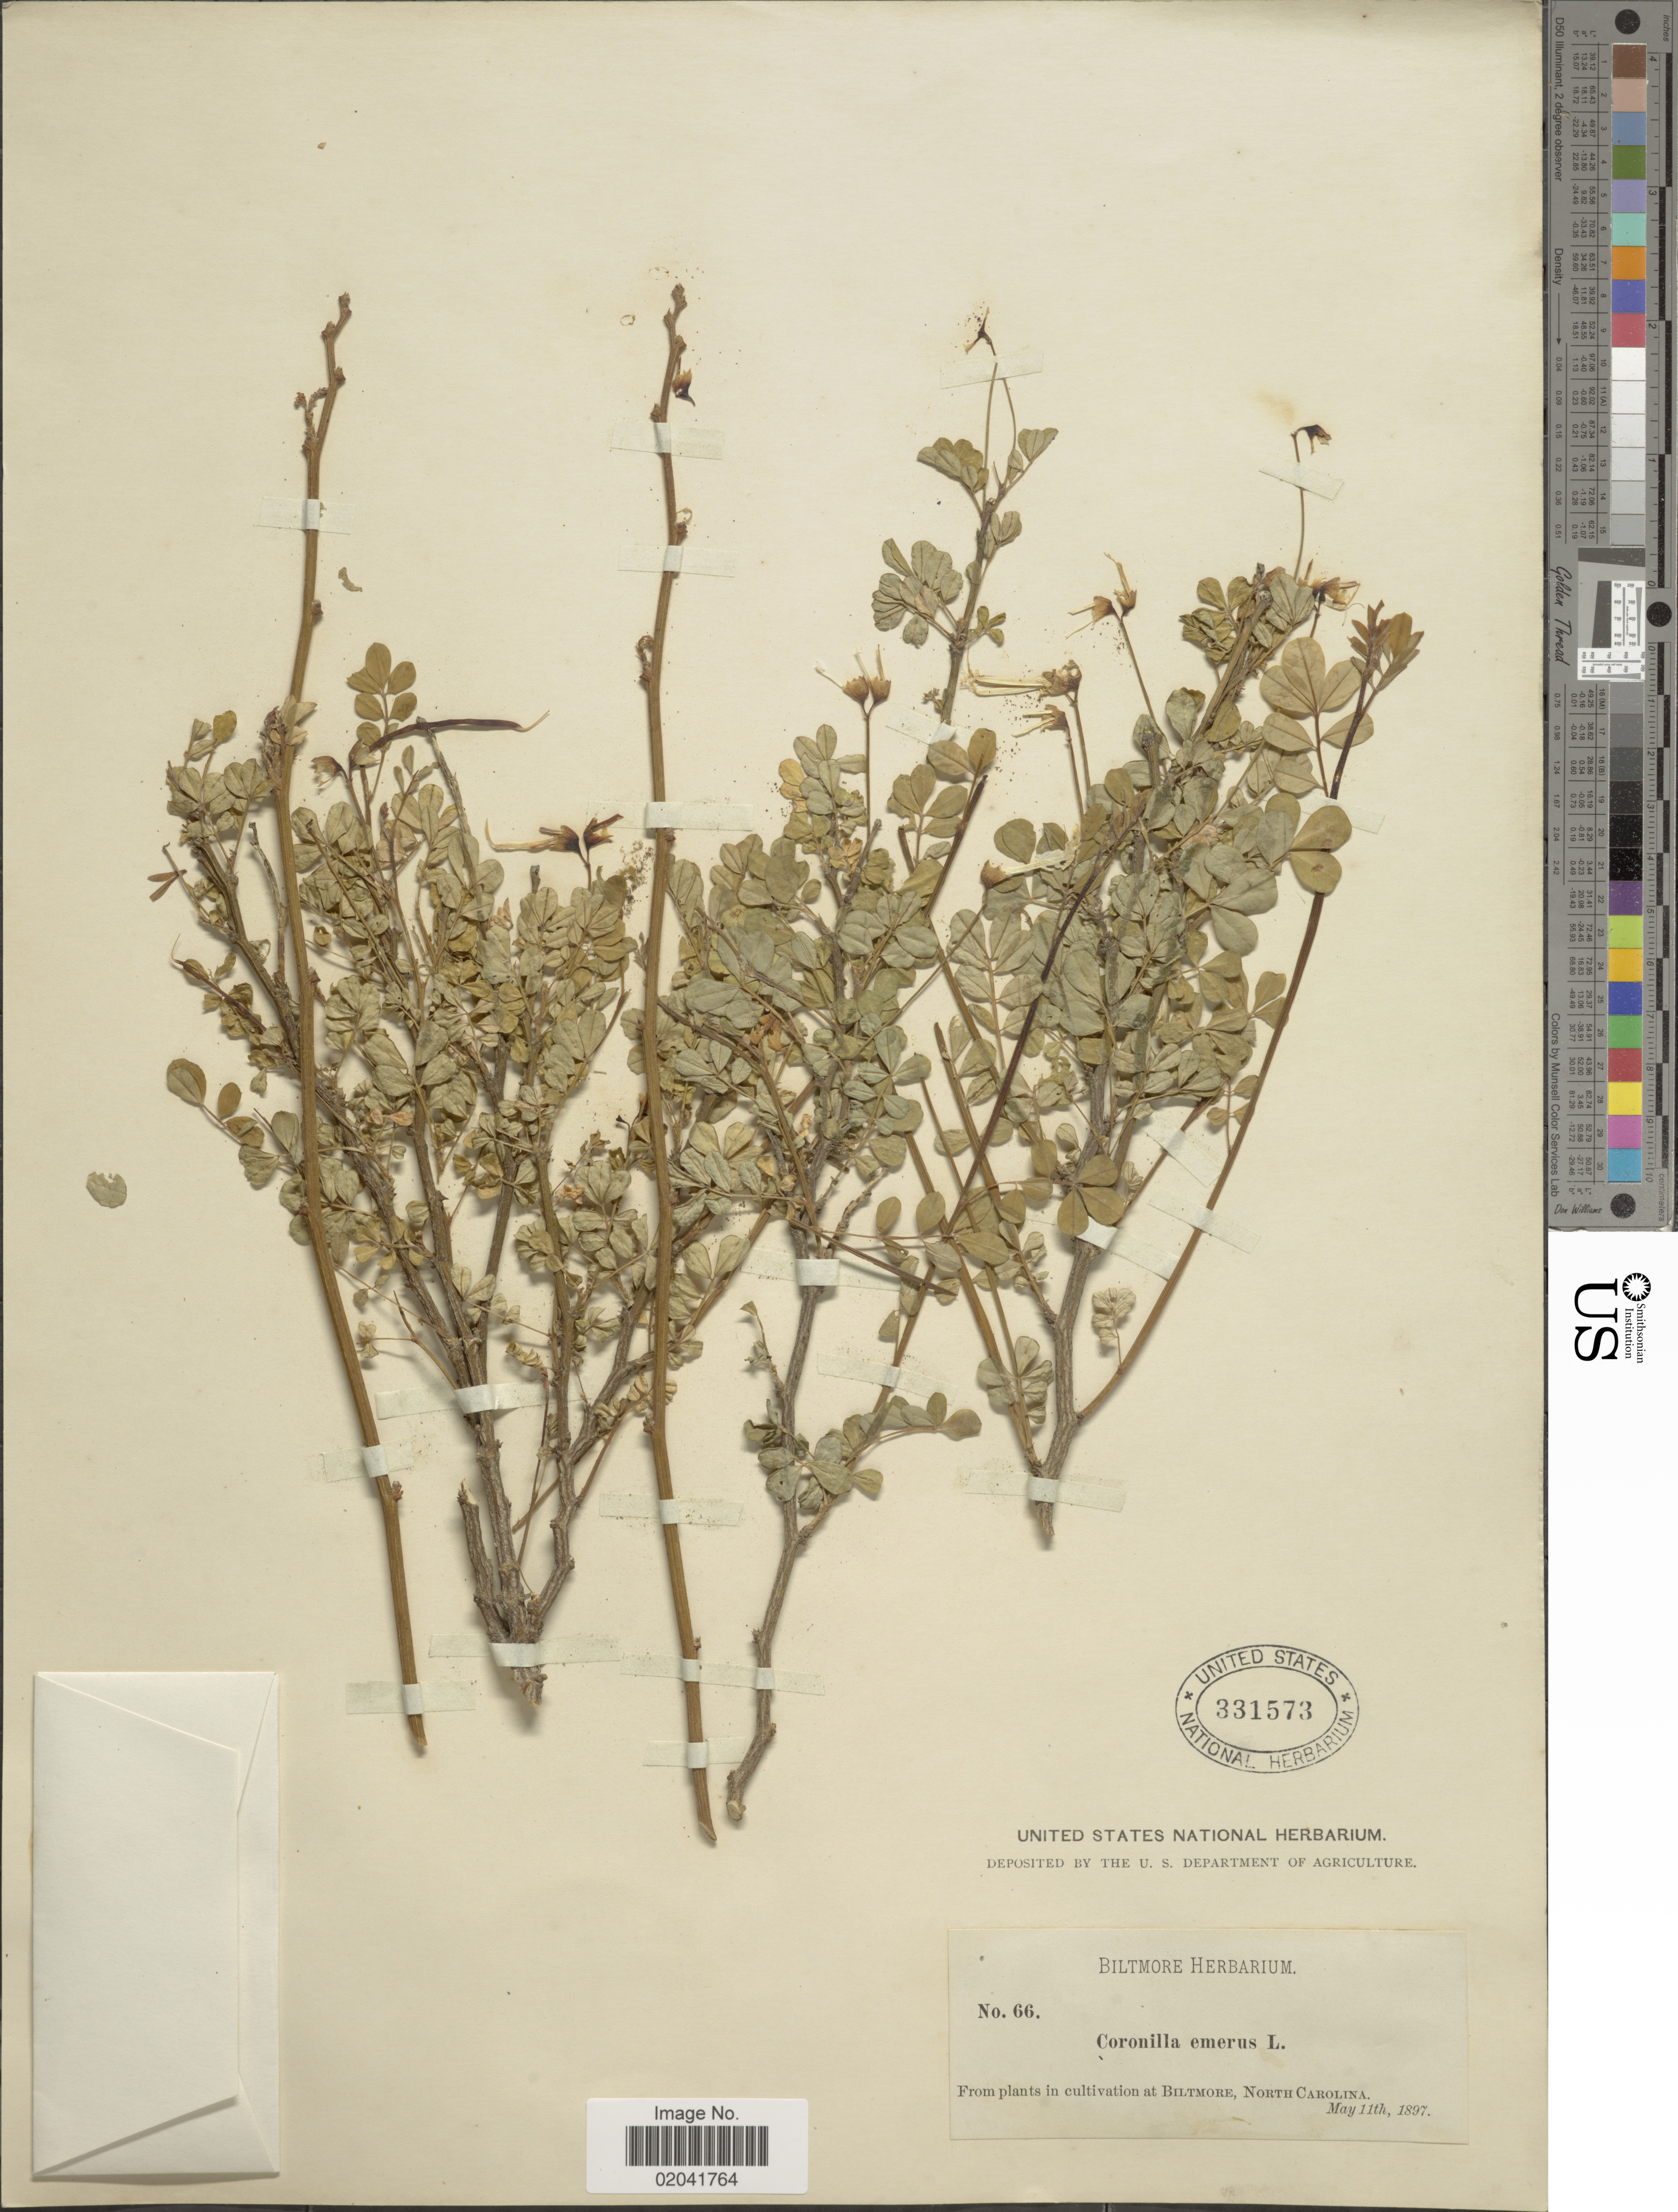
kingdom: Plantae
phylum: Tracheophyta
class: Magnoliopsida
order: Fabales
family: Fabaceae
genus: Coronilla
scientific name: Coronilla emerus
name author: L.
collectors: ex herb. Biltmore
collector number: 66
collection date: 1897-05-11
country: United States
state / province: North Carolina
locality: From plant in cultivation at Blitmore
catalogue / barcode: US 331573